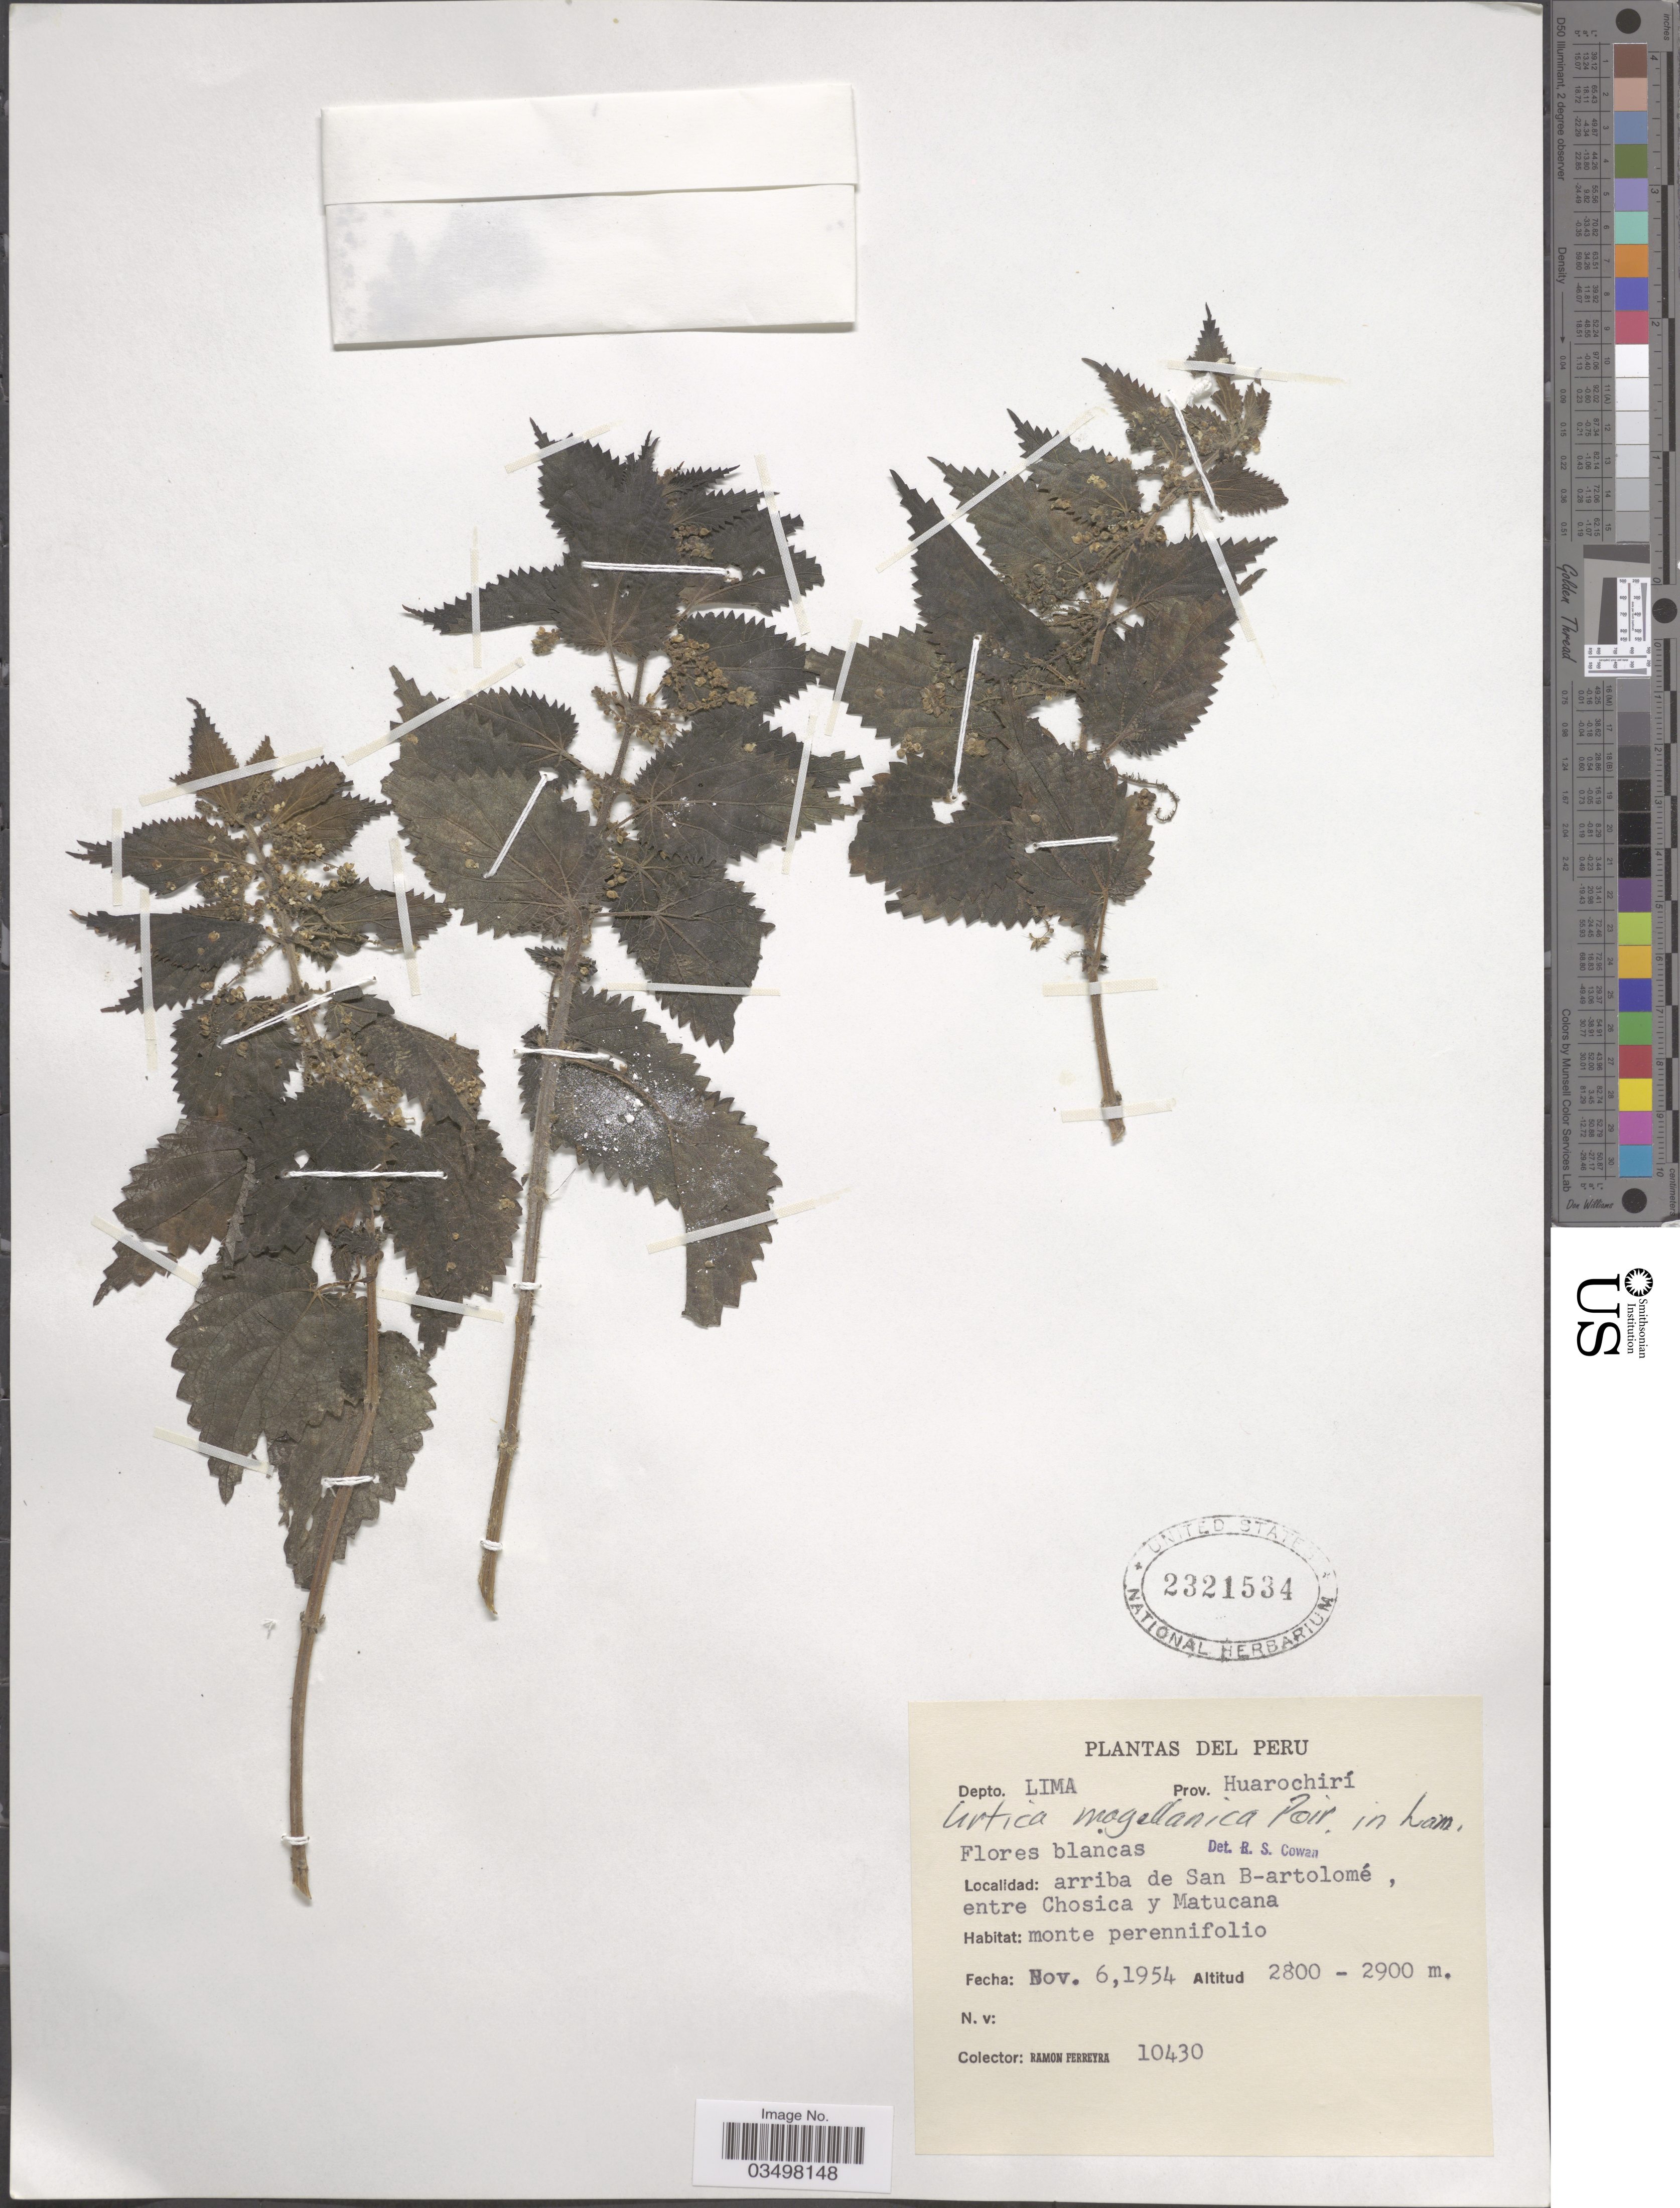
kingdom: Plantae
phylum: Tracheophyta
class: Magnoliopsida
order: Rosales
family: Urticaceae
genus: Urtica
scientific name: Urtica magellanica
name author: Juss. ex Poir.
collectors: R. A. Ferreyra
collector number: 10430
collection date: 1954-11-06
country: Peru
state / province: Lima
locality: Depto. Lima, Prov. Huarochirí. Arriba de San B-artolomé, entre Chosica y Matucana.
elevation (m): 2800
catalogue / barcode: US 2321534